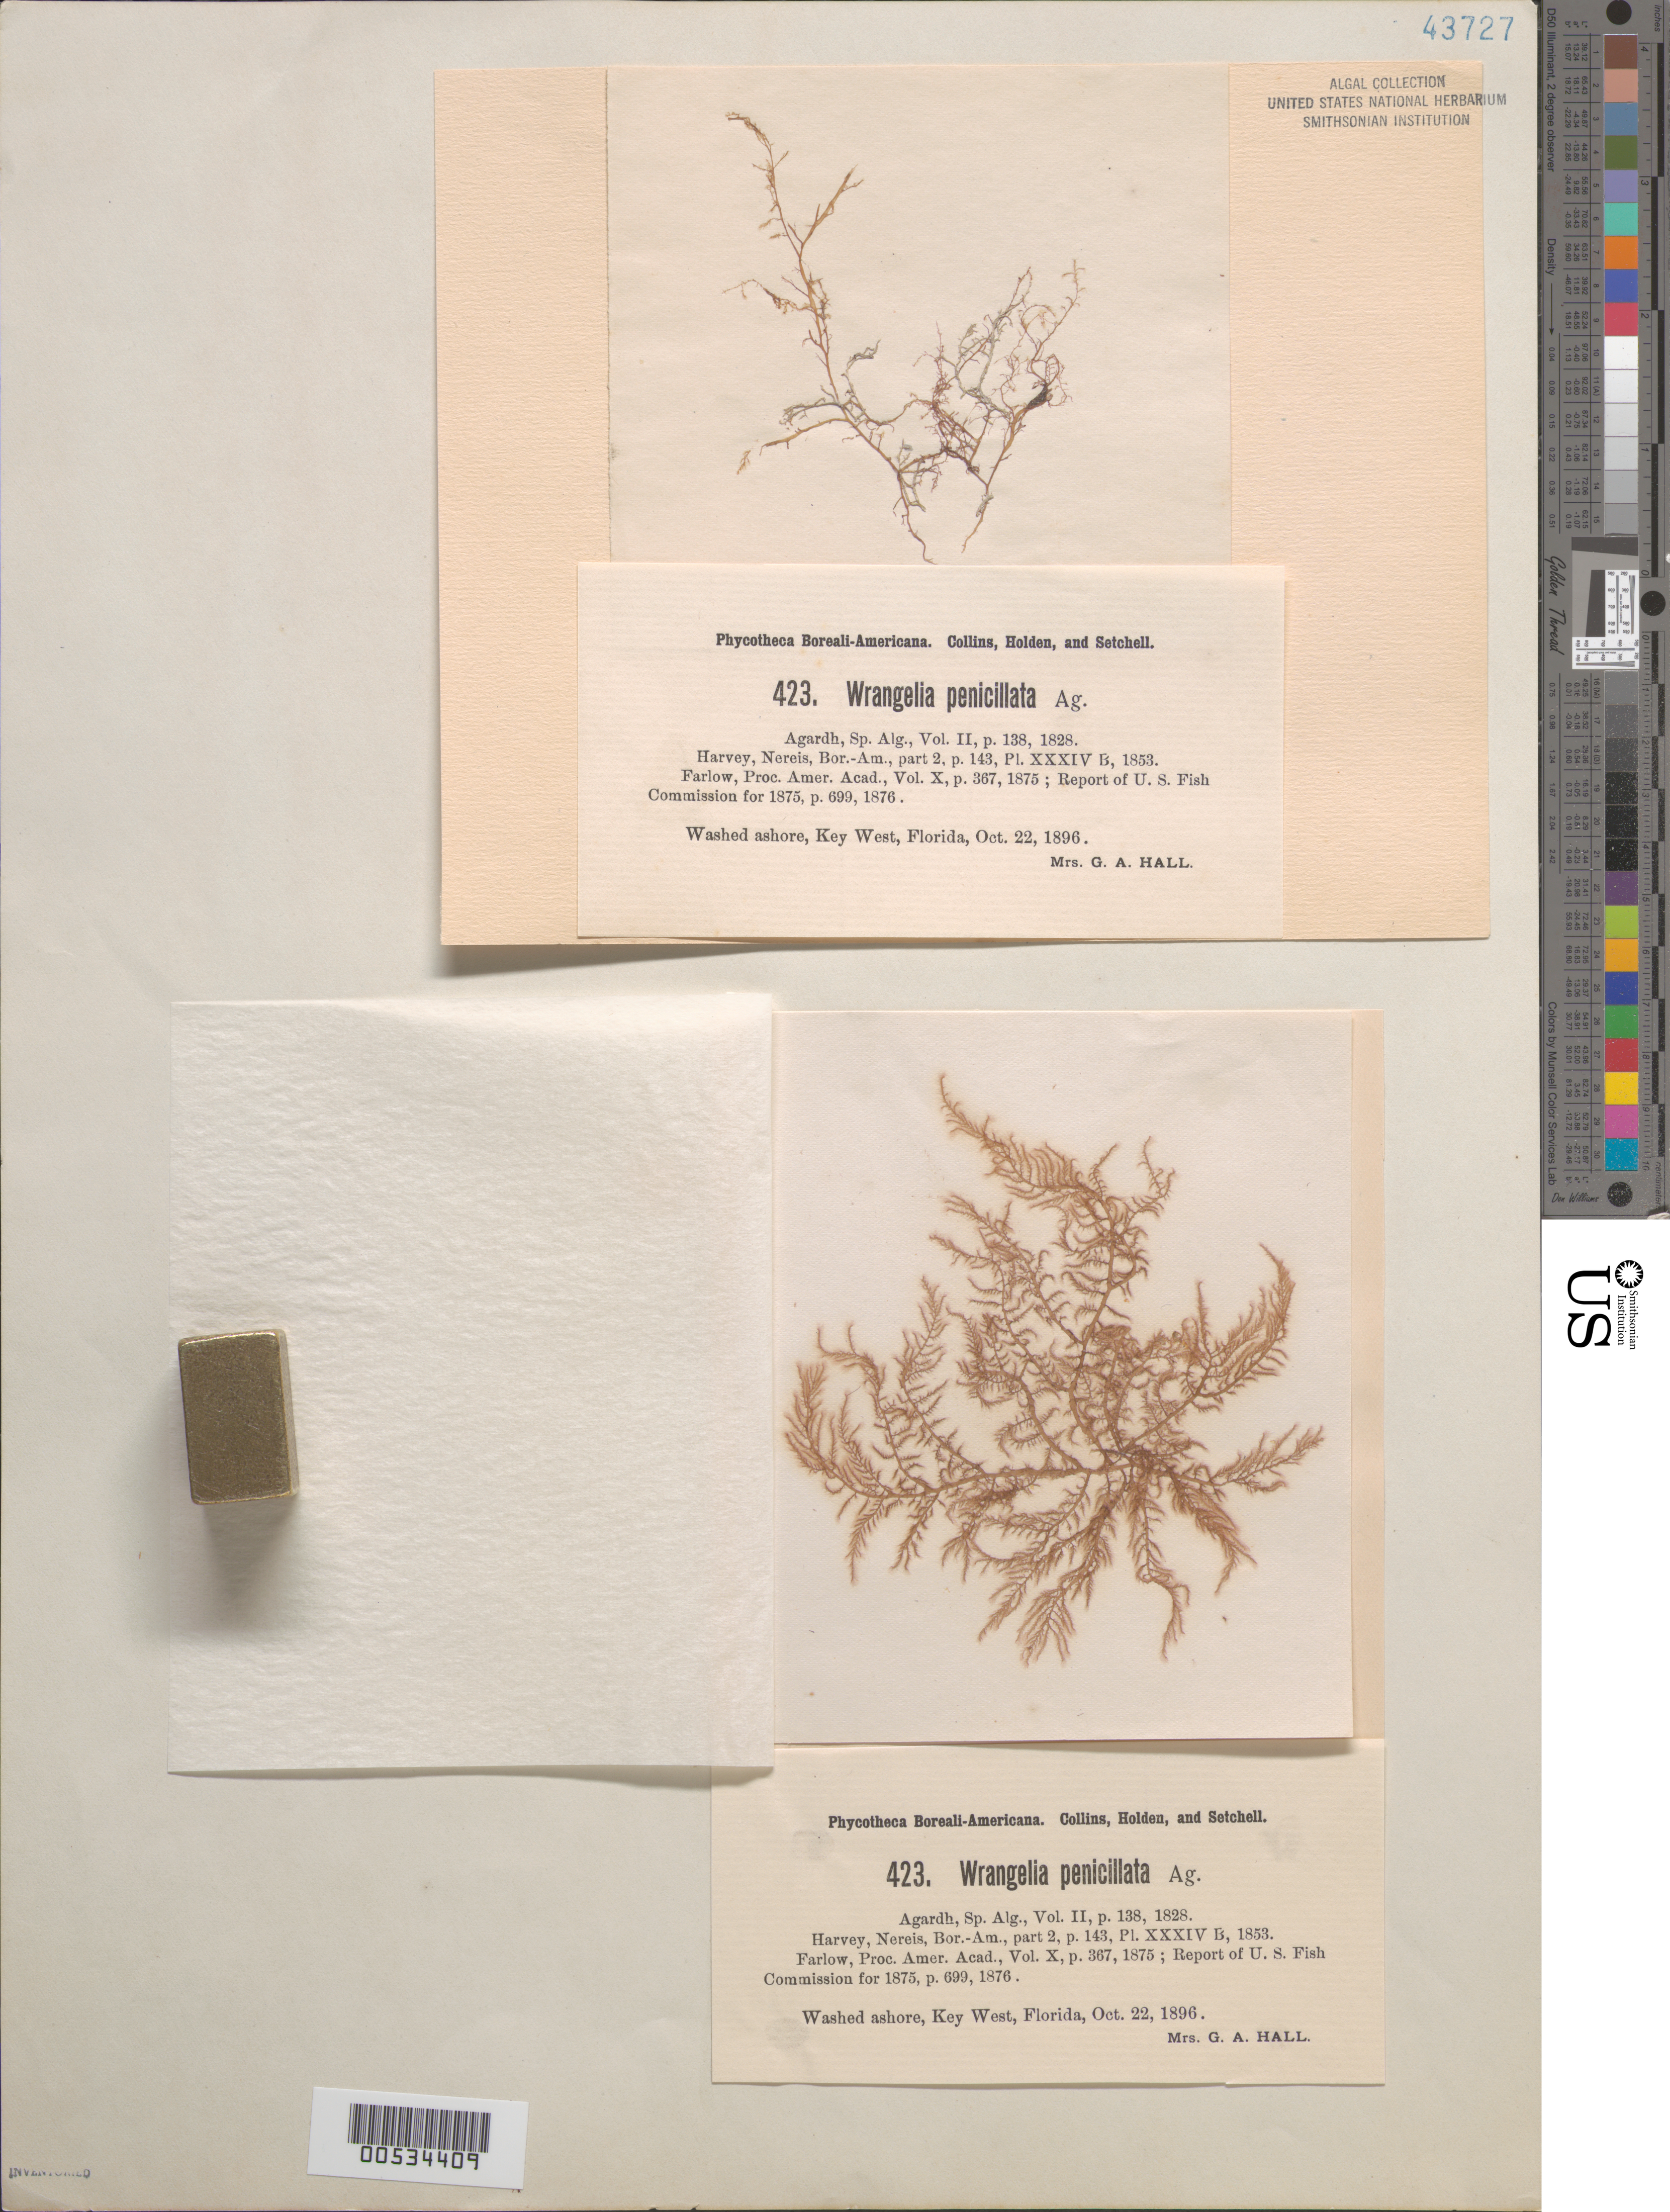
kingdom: Plantae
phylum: Rhodophyta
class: Florideophyceae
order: Ceramiales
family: Wrangeliaceae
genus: Wrangelia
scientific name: Wrangelia penicillata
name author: (C. Agardh) C. Agardh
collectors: Mrs. Hall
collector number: PB-A 423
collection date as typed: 22 Oct 1896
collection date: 1896-10-22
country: United States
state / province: Florida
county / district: Monroe County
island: Key West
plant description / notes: Collins, Holden & Setchell, Phycotheca Boreali-Americana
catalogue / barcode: US 43727